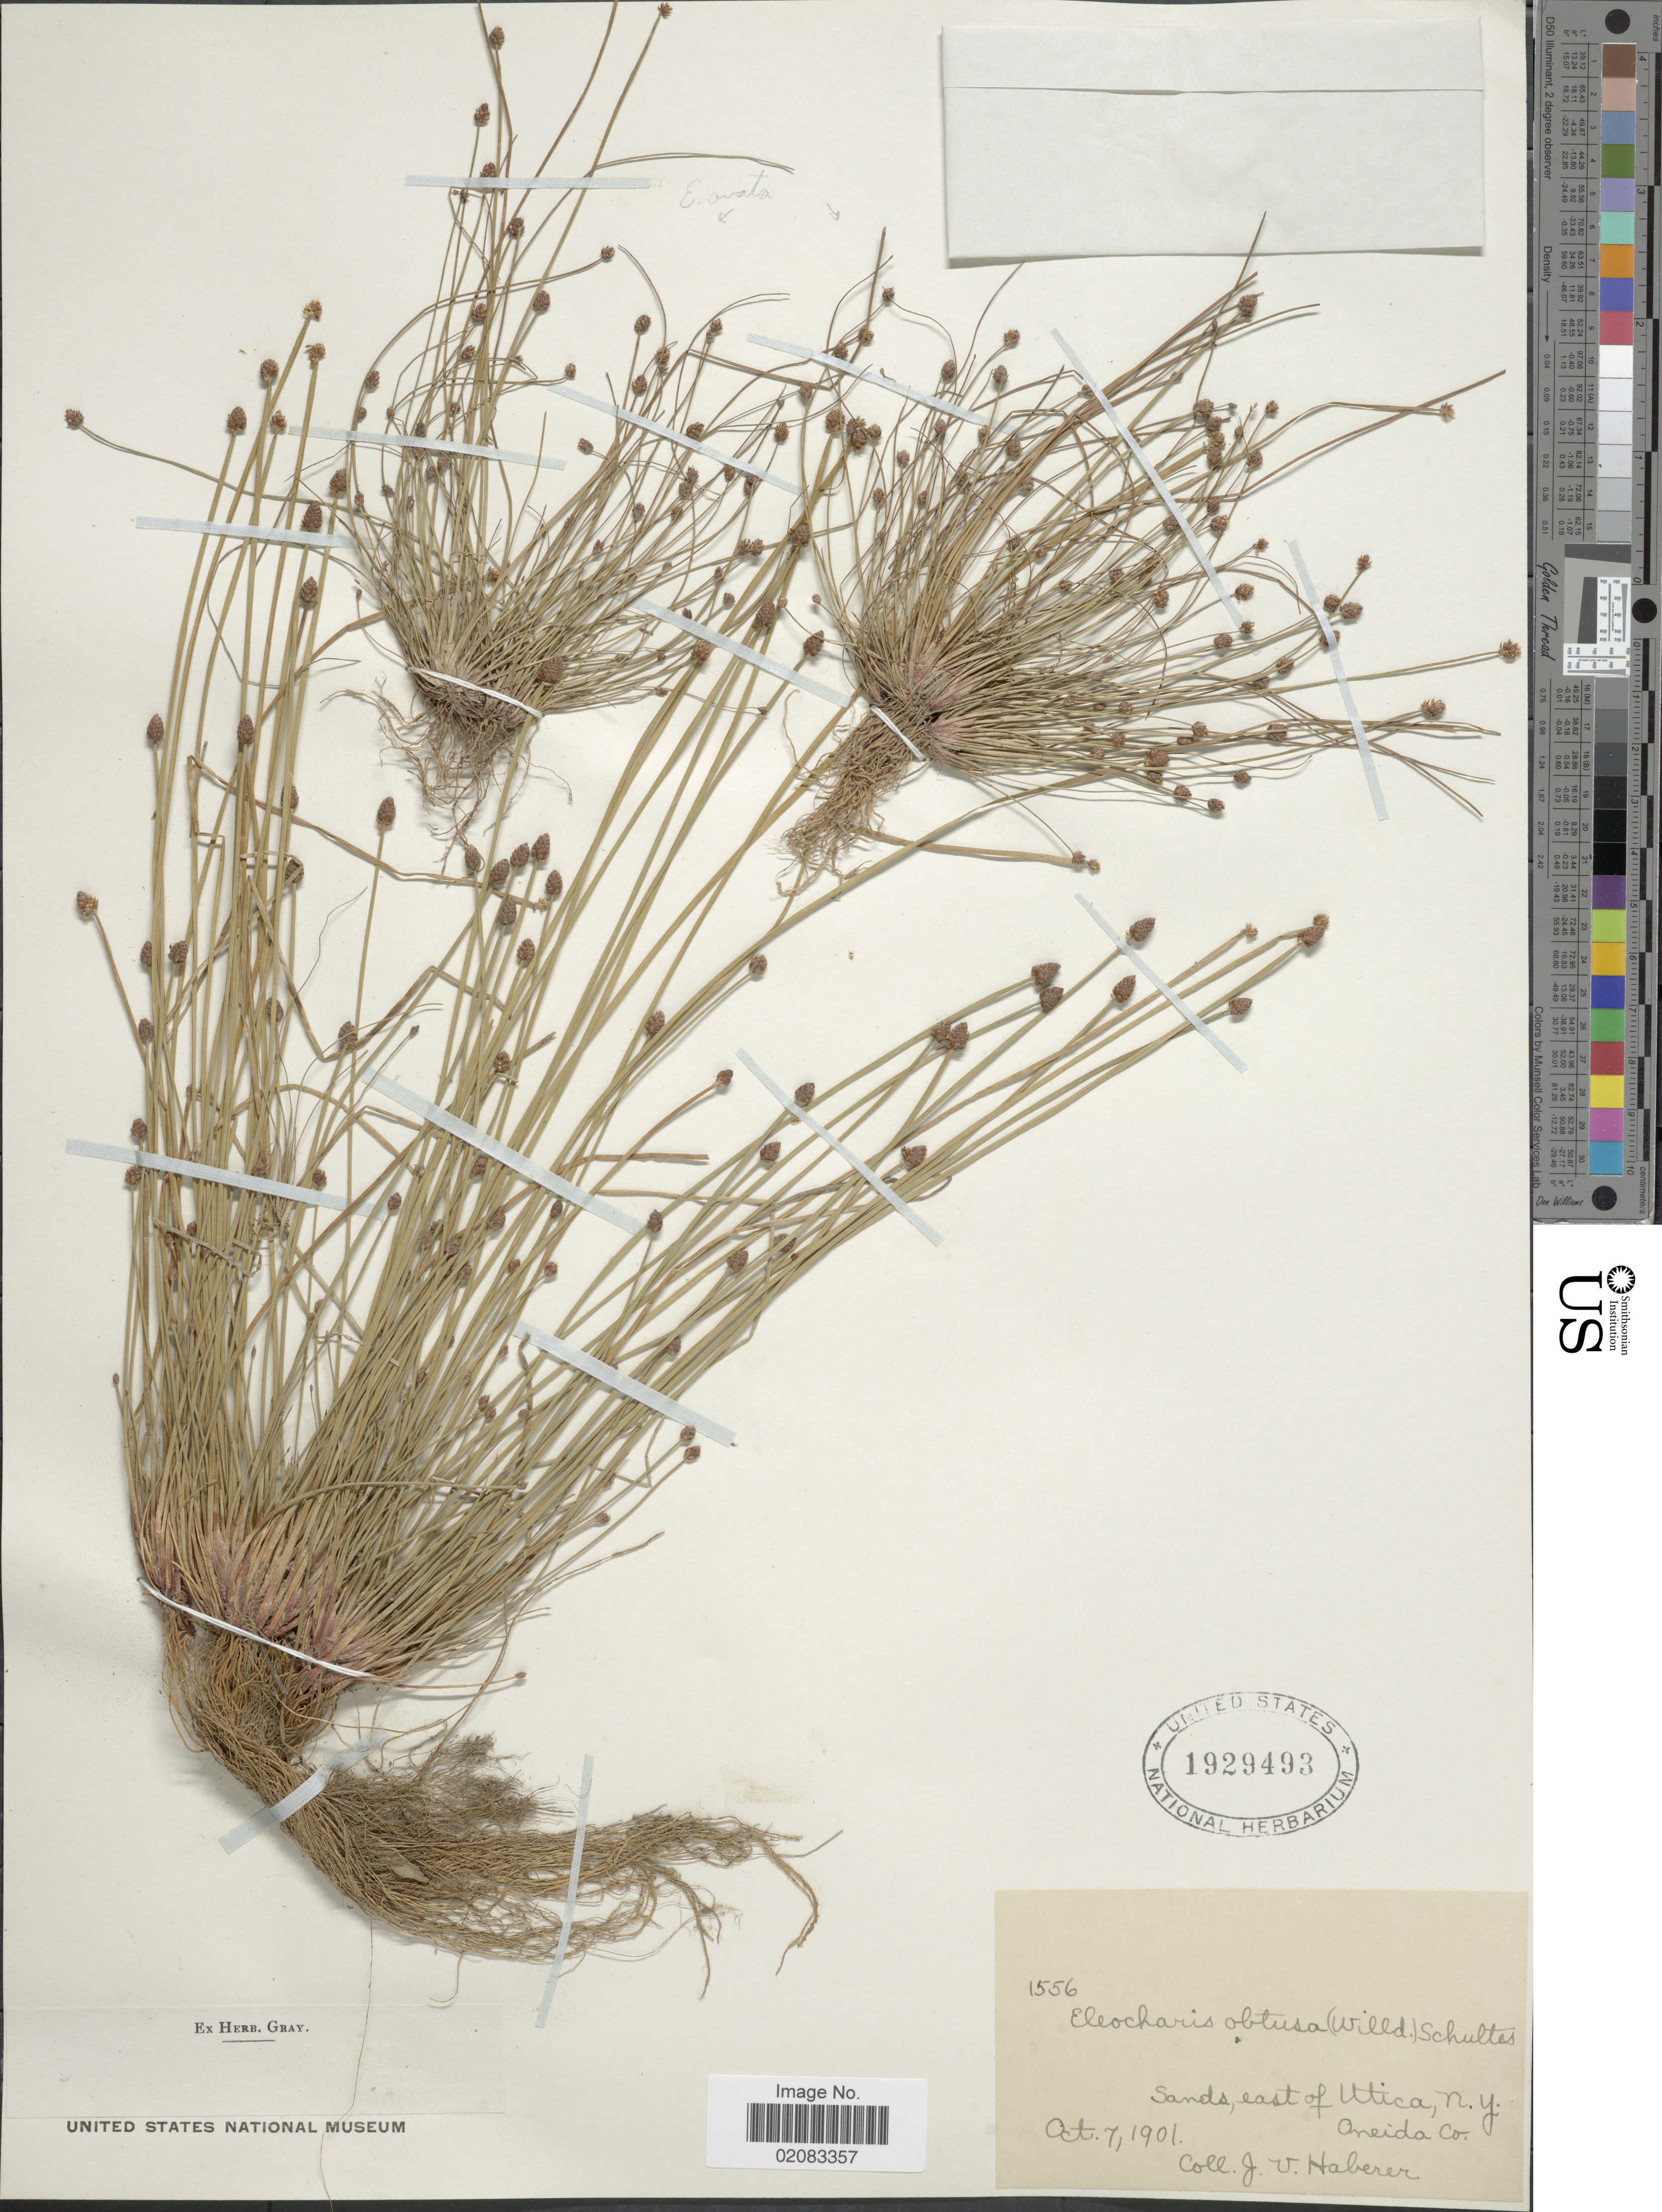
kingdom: Plantae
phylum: Tracheophyta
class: Liliopsida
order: Poales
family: Cyperaceae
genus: Eleocharis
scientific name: Eleocharis obtusa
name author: (Willd.) Schult.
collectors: J. V. Haberer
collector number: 1556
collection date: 1901-10-07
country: United States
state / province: New York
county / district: Oneida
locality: Sands, east of Utica, Oneida Co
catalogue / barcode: US 1929493